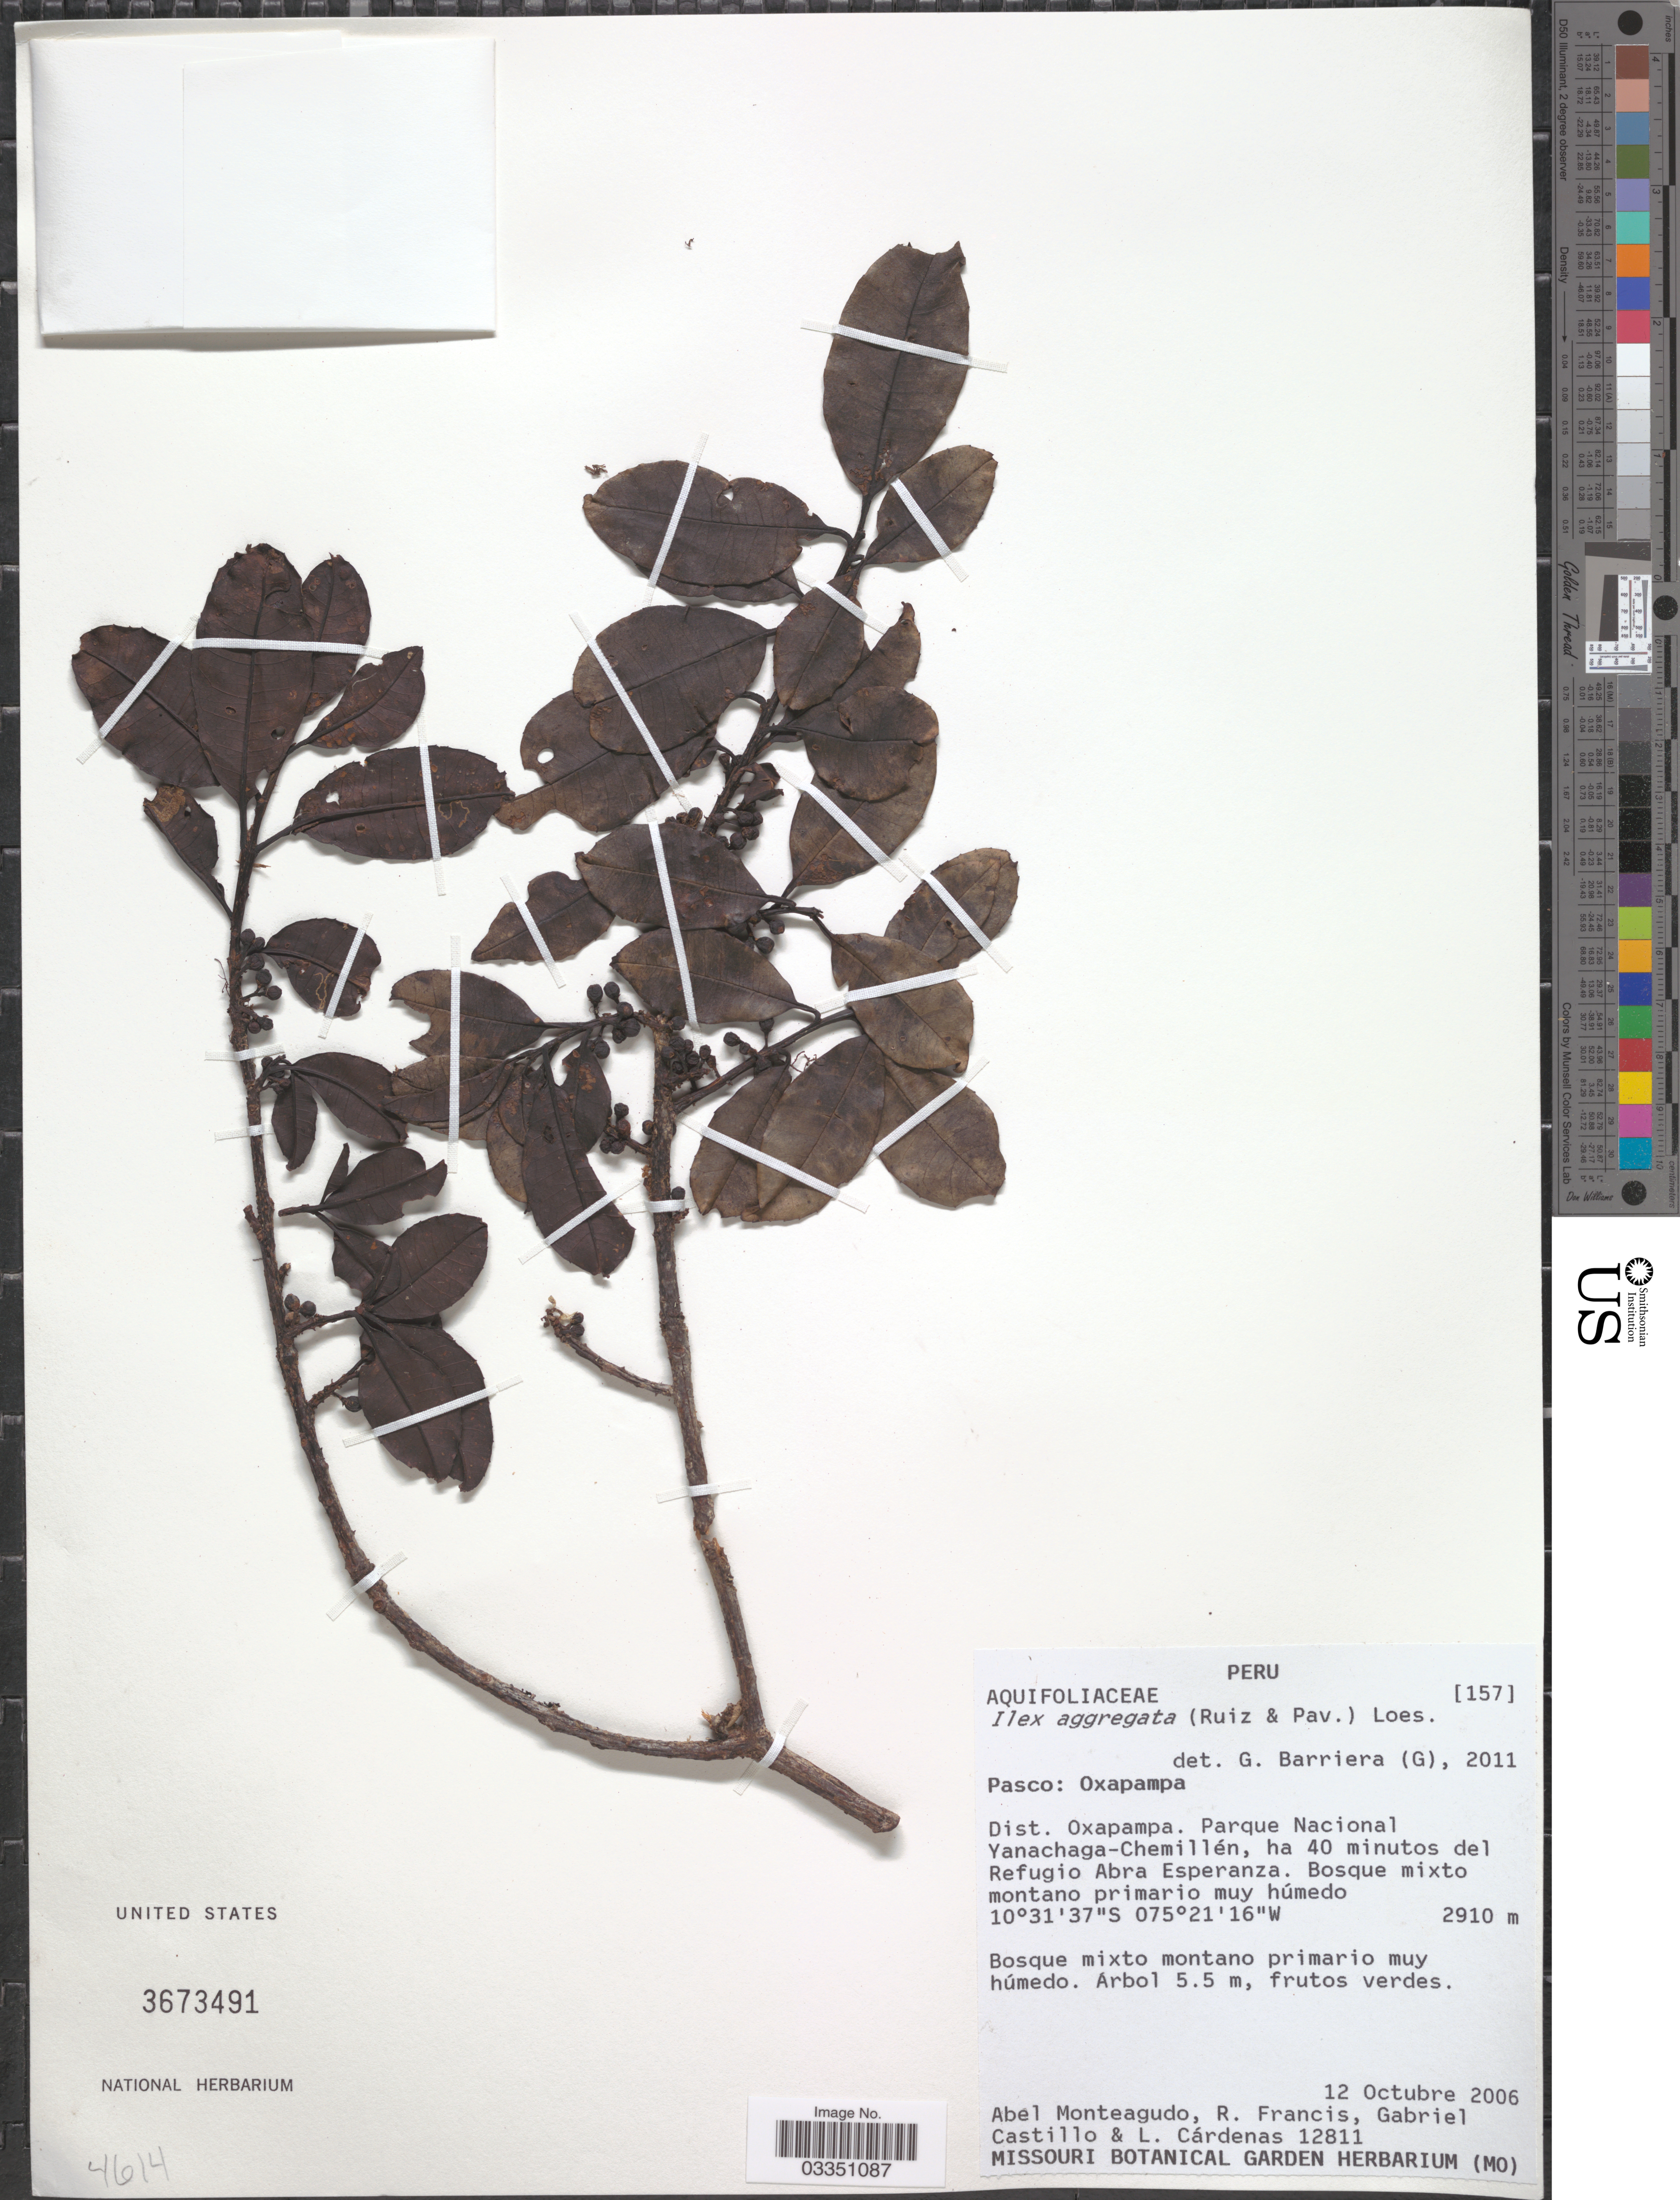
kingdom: Plantae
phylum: Tracheophyta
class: Magnoliopsida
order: Aquifoliales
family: Aquifoliaceae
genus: Ilex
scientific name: Ilex aggregata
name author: (Ruiz & Pav.) Loes.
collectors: A. Monteagudo, R. Francis, G. Castillo & L. Cárdenas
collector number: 12811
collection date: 2006-10-12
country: Peru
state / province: Pasco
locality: Oxapampa. Dist. Oxapampa. Parque Nacional Yanachaga-Chemillén, ha 40 minutos del Refugio Abra Esperanza.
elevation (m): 2910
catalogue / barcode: US 3673491